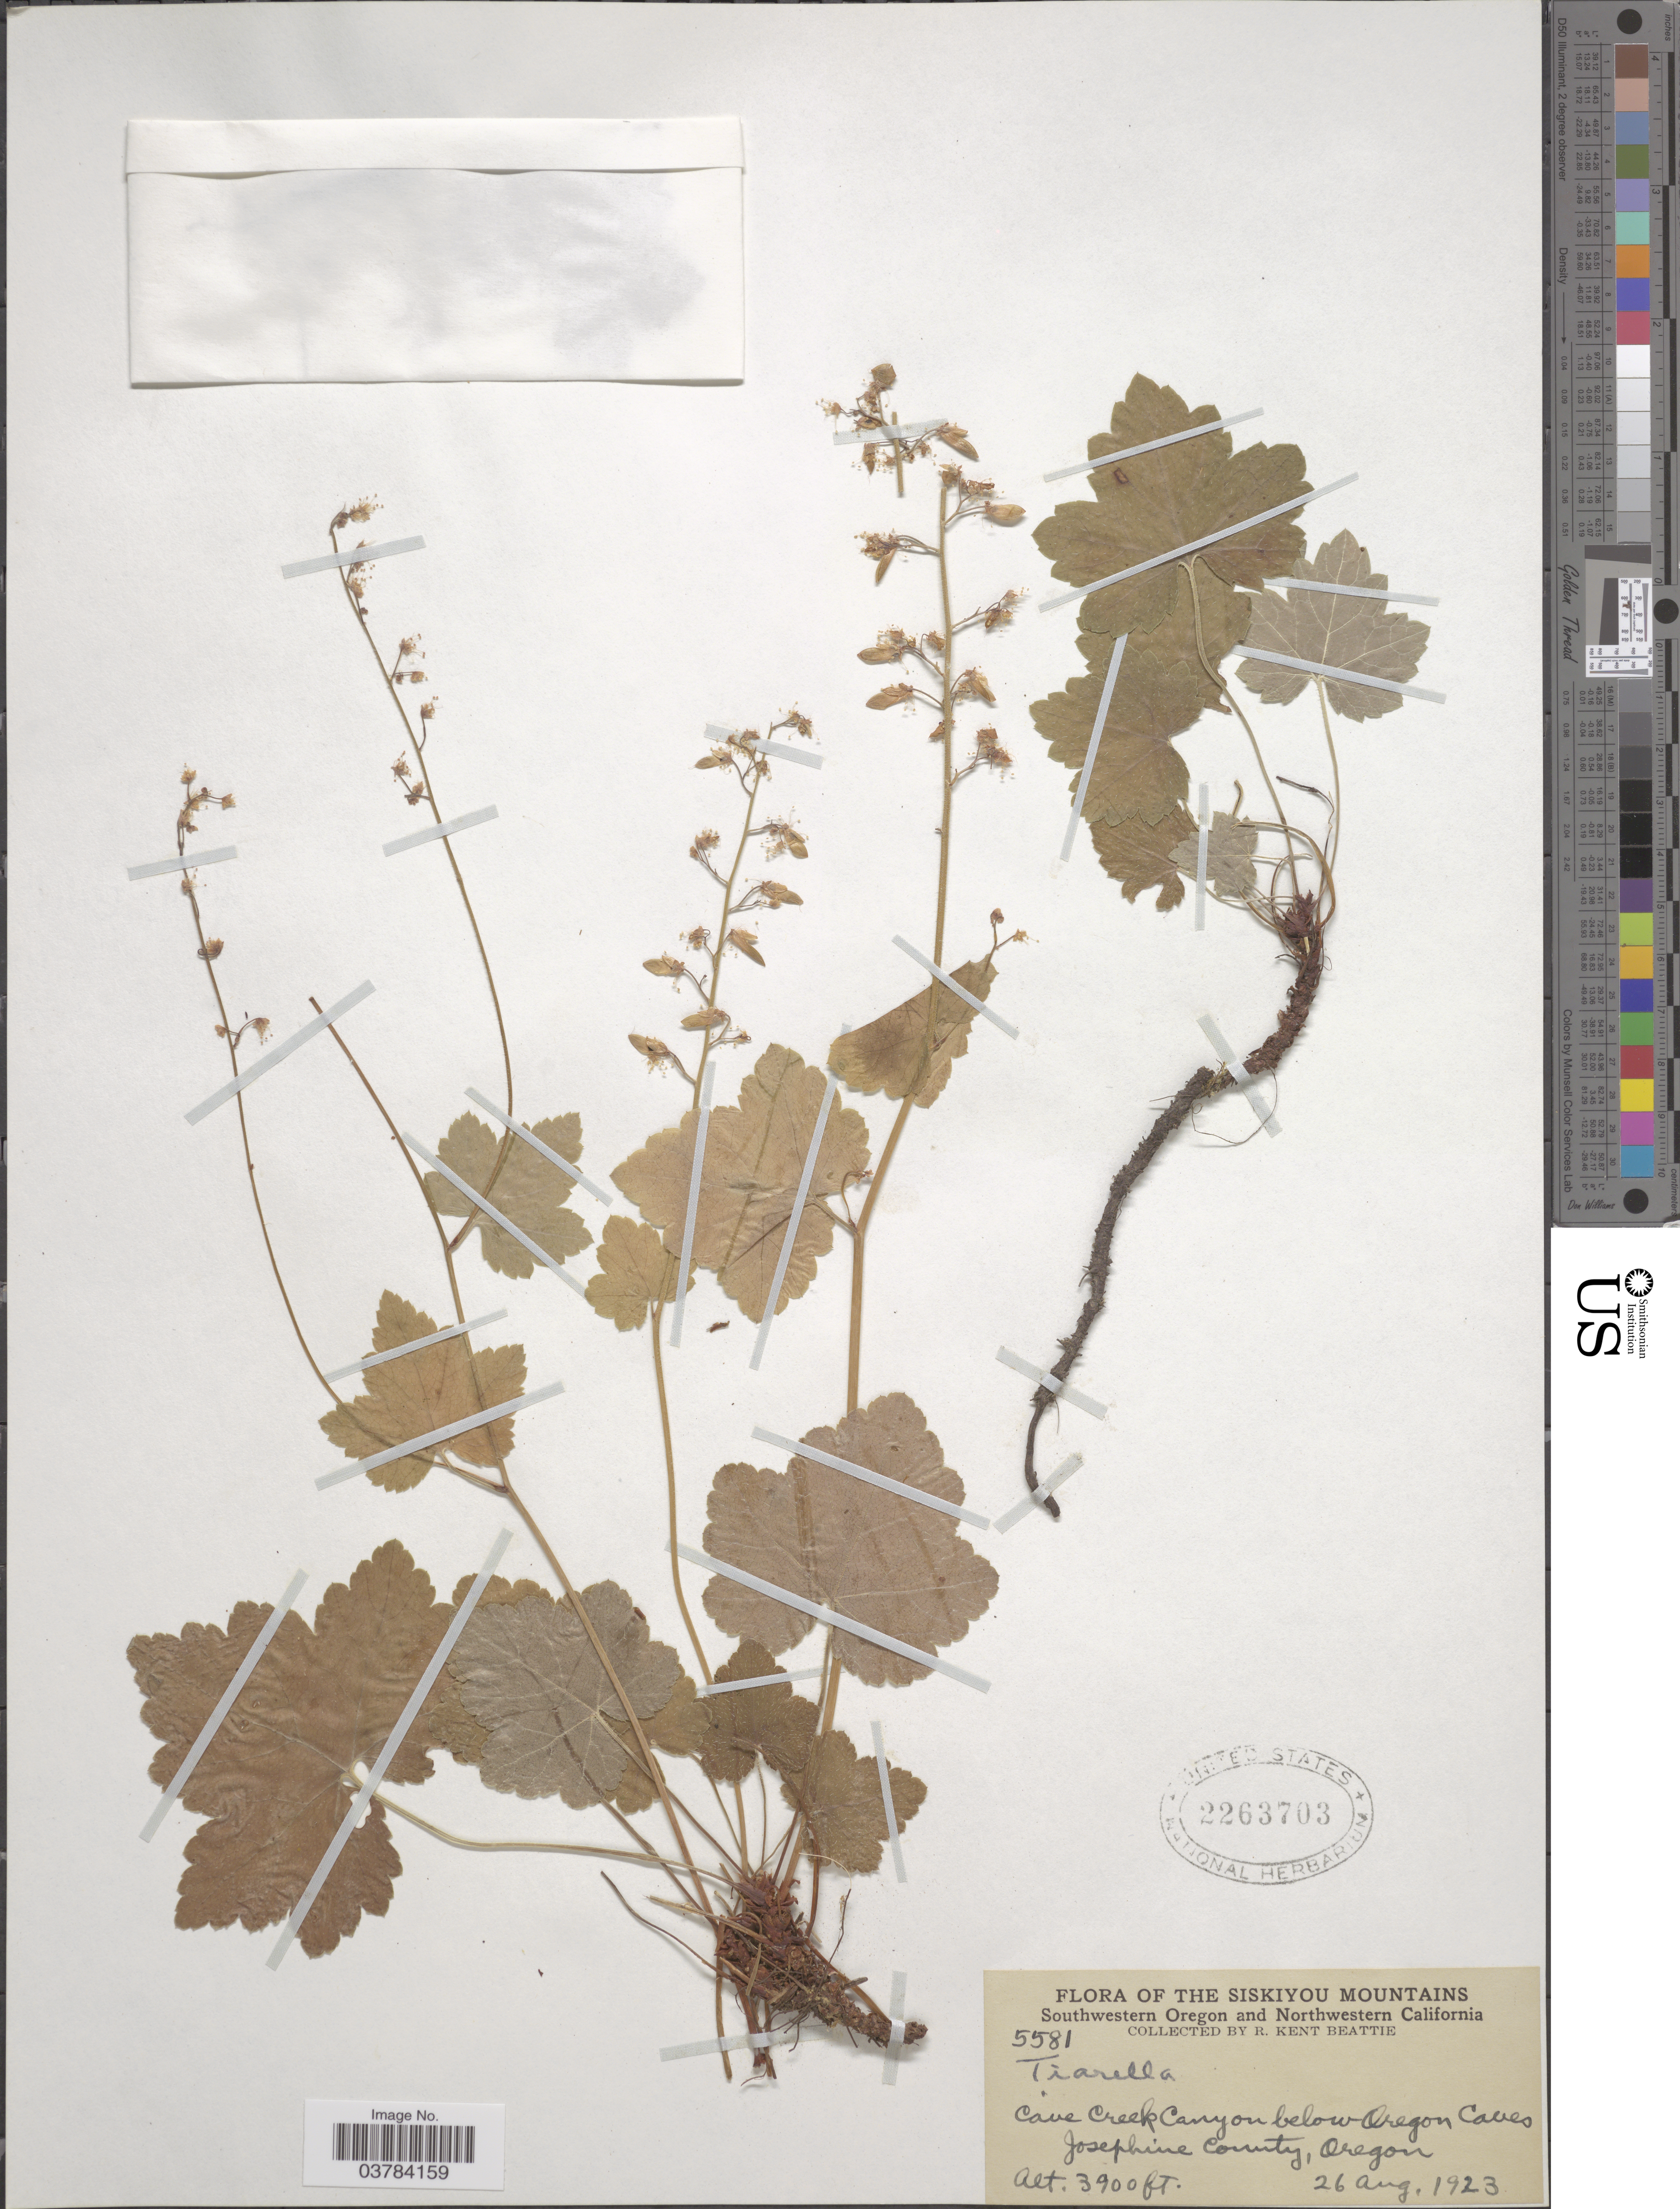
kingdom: Plantae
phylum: Tracheophyta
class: Magnoliopsida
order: Saxifragales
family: Saxifragaceae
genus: Tiarella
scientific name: Tiarella unifoliata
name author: Hook.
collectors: R. K. Beattie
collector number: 5581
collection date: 1923-08-26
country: United States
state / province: Oregon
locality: The Siskiyou Mountains. Southwestern Oregon. Cave Creek Canyon below Oregon Caves. Josephine County.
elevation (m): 1189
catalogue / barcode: US 2263703